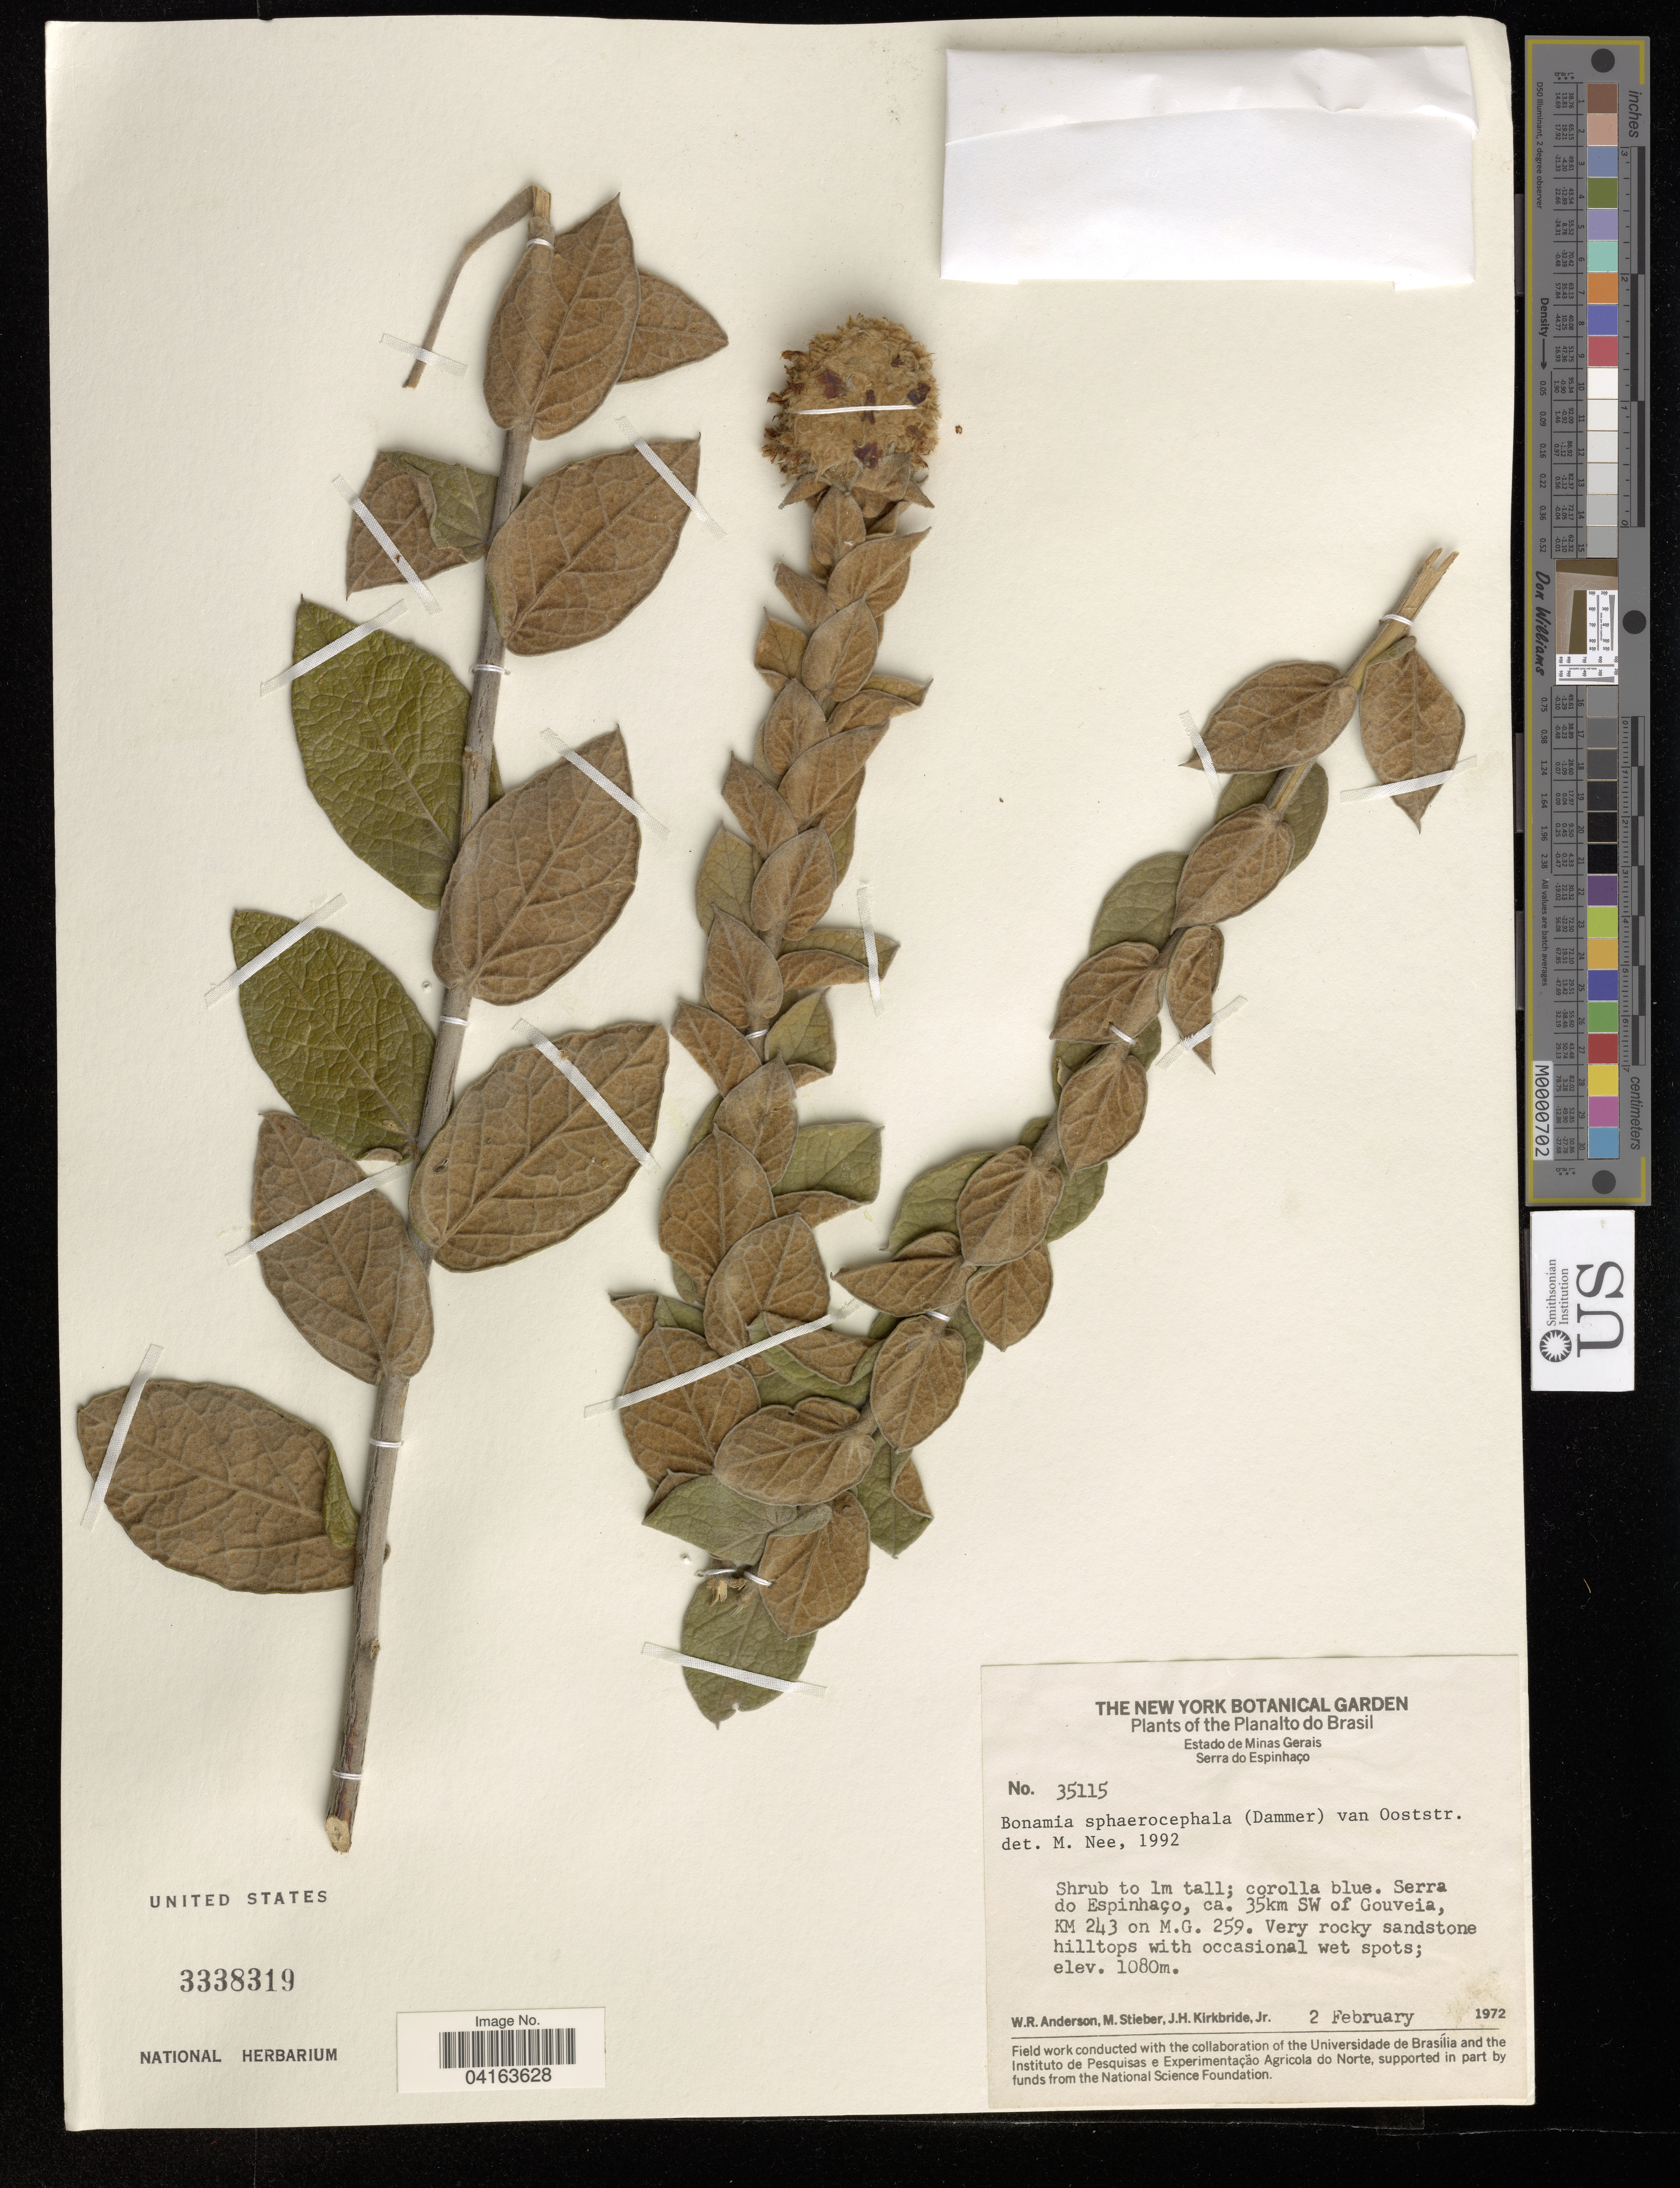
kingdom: Plantae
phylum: Tracheophyta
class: Magnoliopsida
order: Solanales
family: Convolvulaceae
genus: Bonamia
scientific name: Bonamia sphaerocephala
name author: (Dammer) Ooststr.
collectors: W. Anderson, M. Stieber & J. H. Kirkbride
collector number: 35115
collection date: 1972-02-02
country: Brazil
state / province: Minas Gerais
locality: Serra do Espinhaço, ca. 35km SW of Gouveia, KM 243 on M.G. 259.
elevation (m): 1080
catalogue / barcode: US 3338319